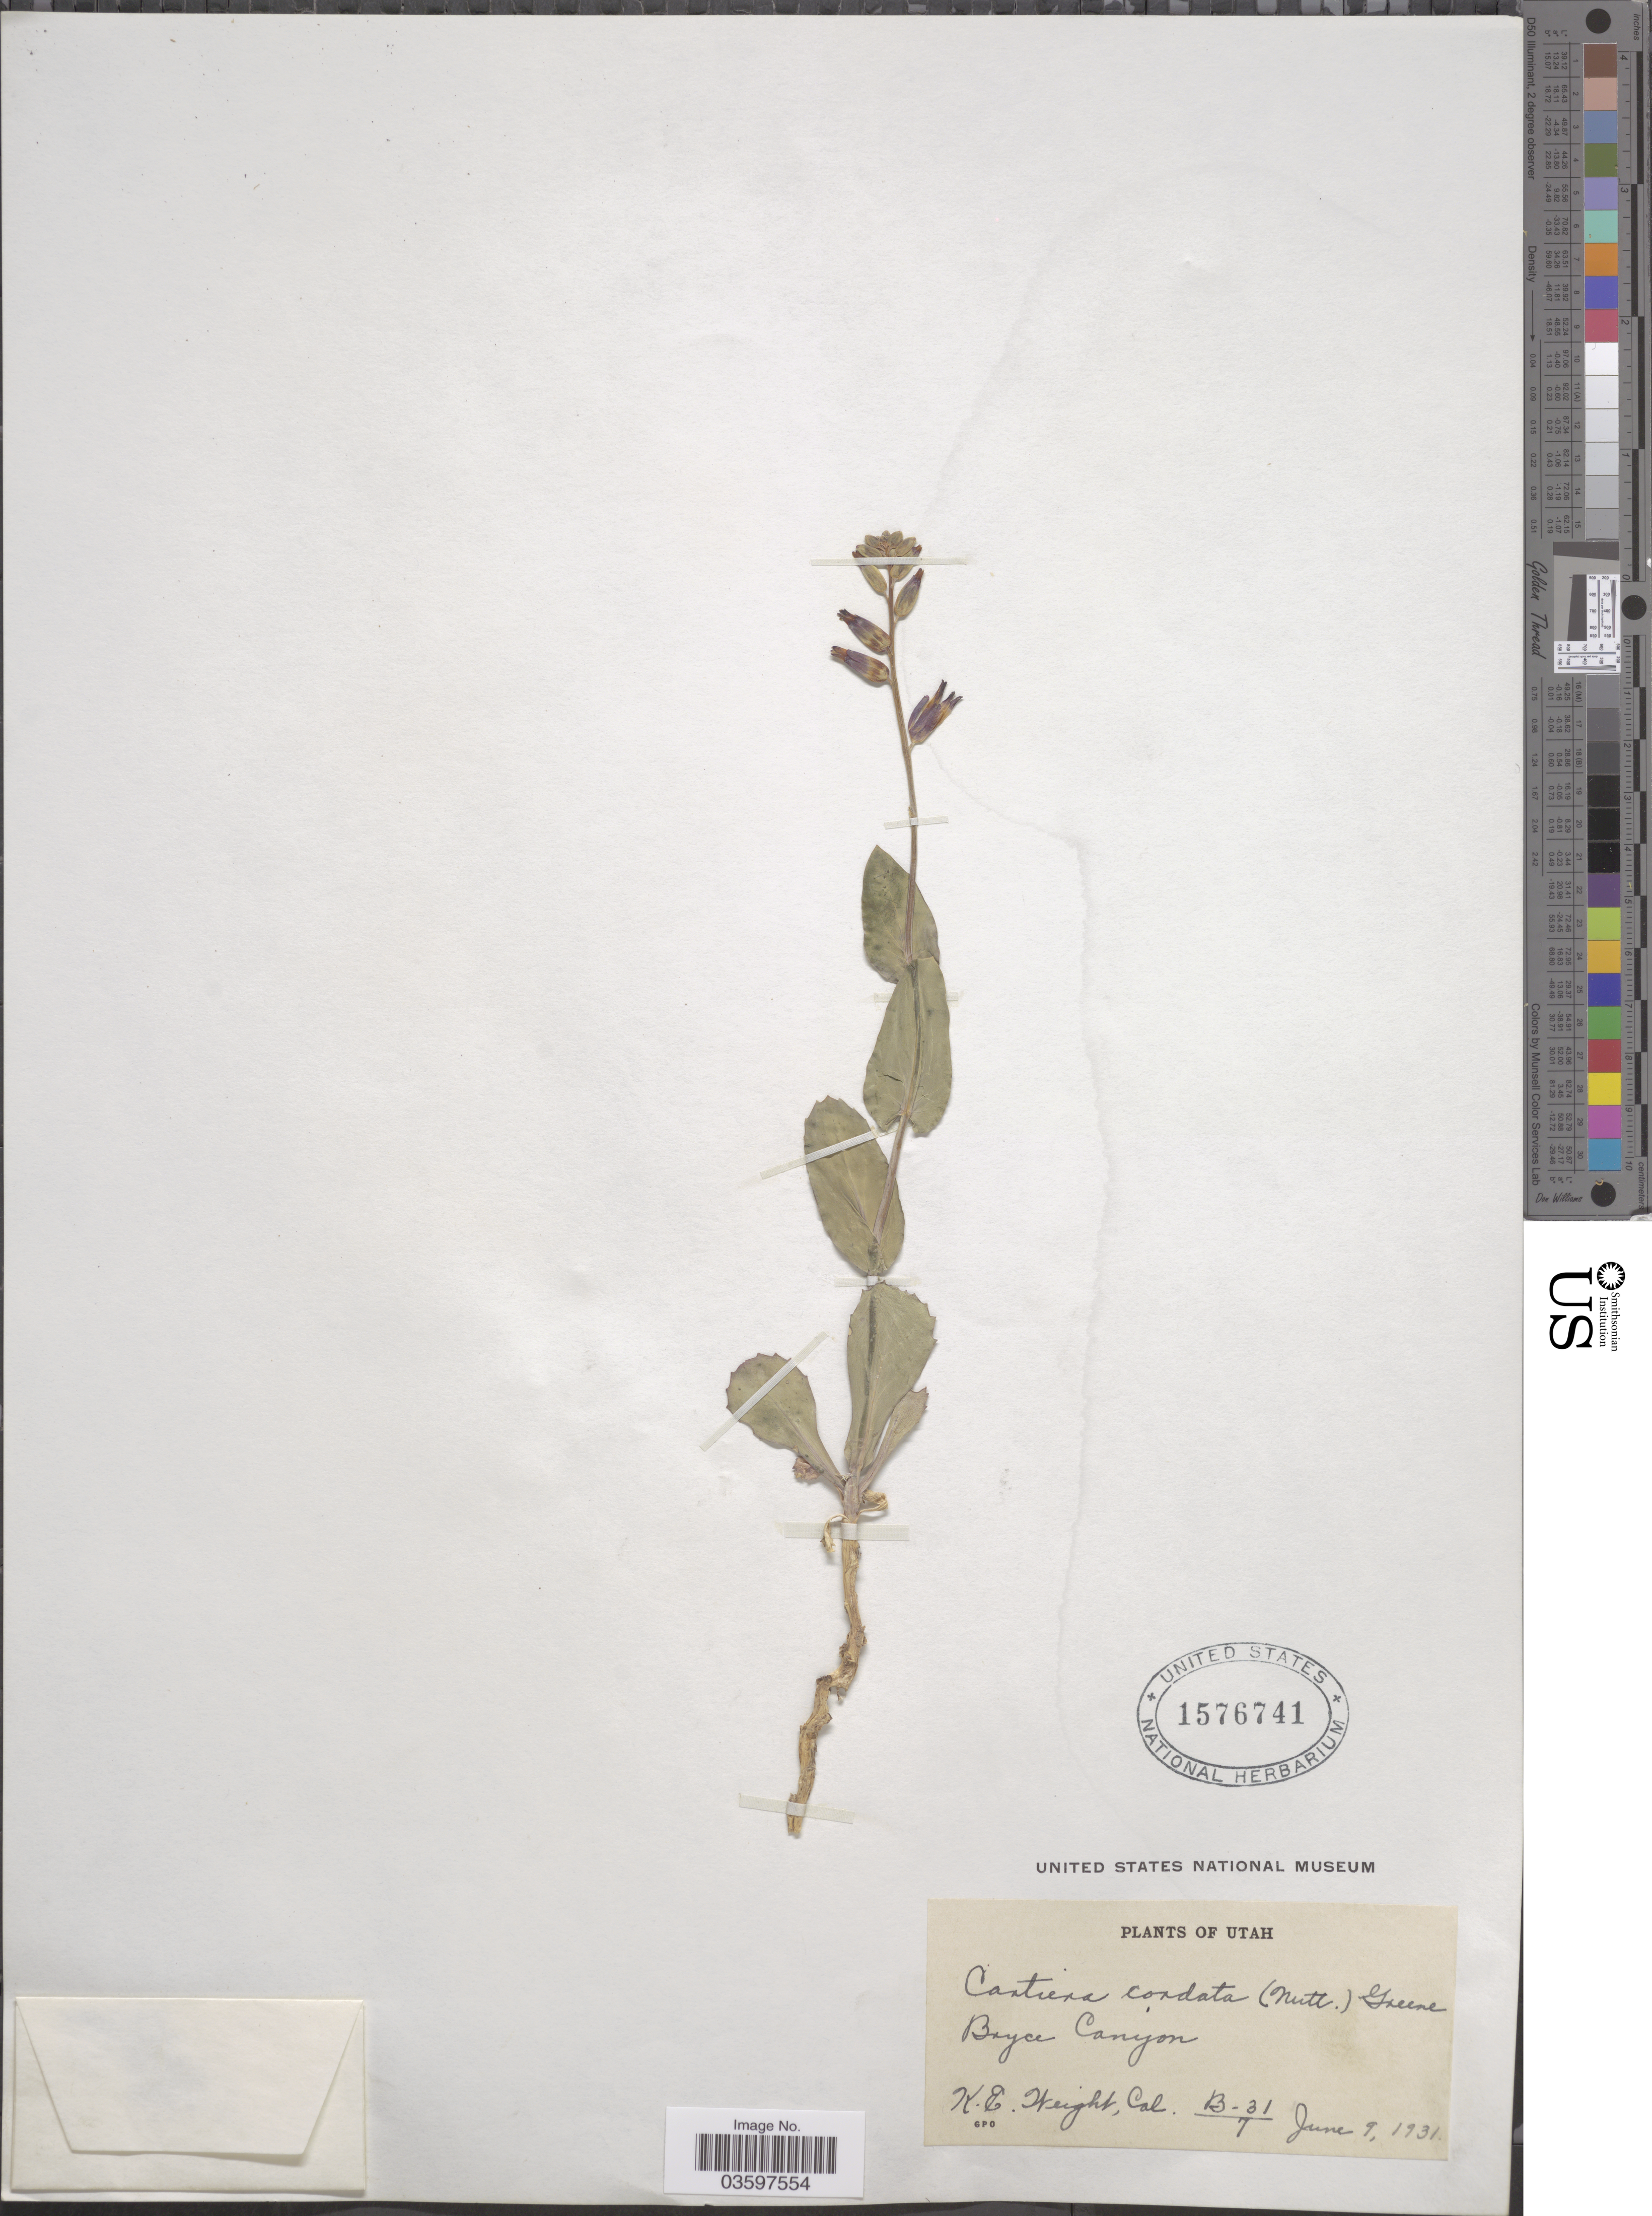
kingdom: Plantae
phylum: Tracheophyta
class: Magnoliopsida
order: Brassicales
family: Brassicaceae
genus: Streptanthus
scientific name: Streptanthus cordatus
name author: Nutt. ex Torr. & A. Gray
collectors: K. Weight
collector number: B-31/7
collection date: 1931-06-09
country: United States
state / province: Utah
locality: Boyce Canyon.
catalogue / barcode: US 1576741